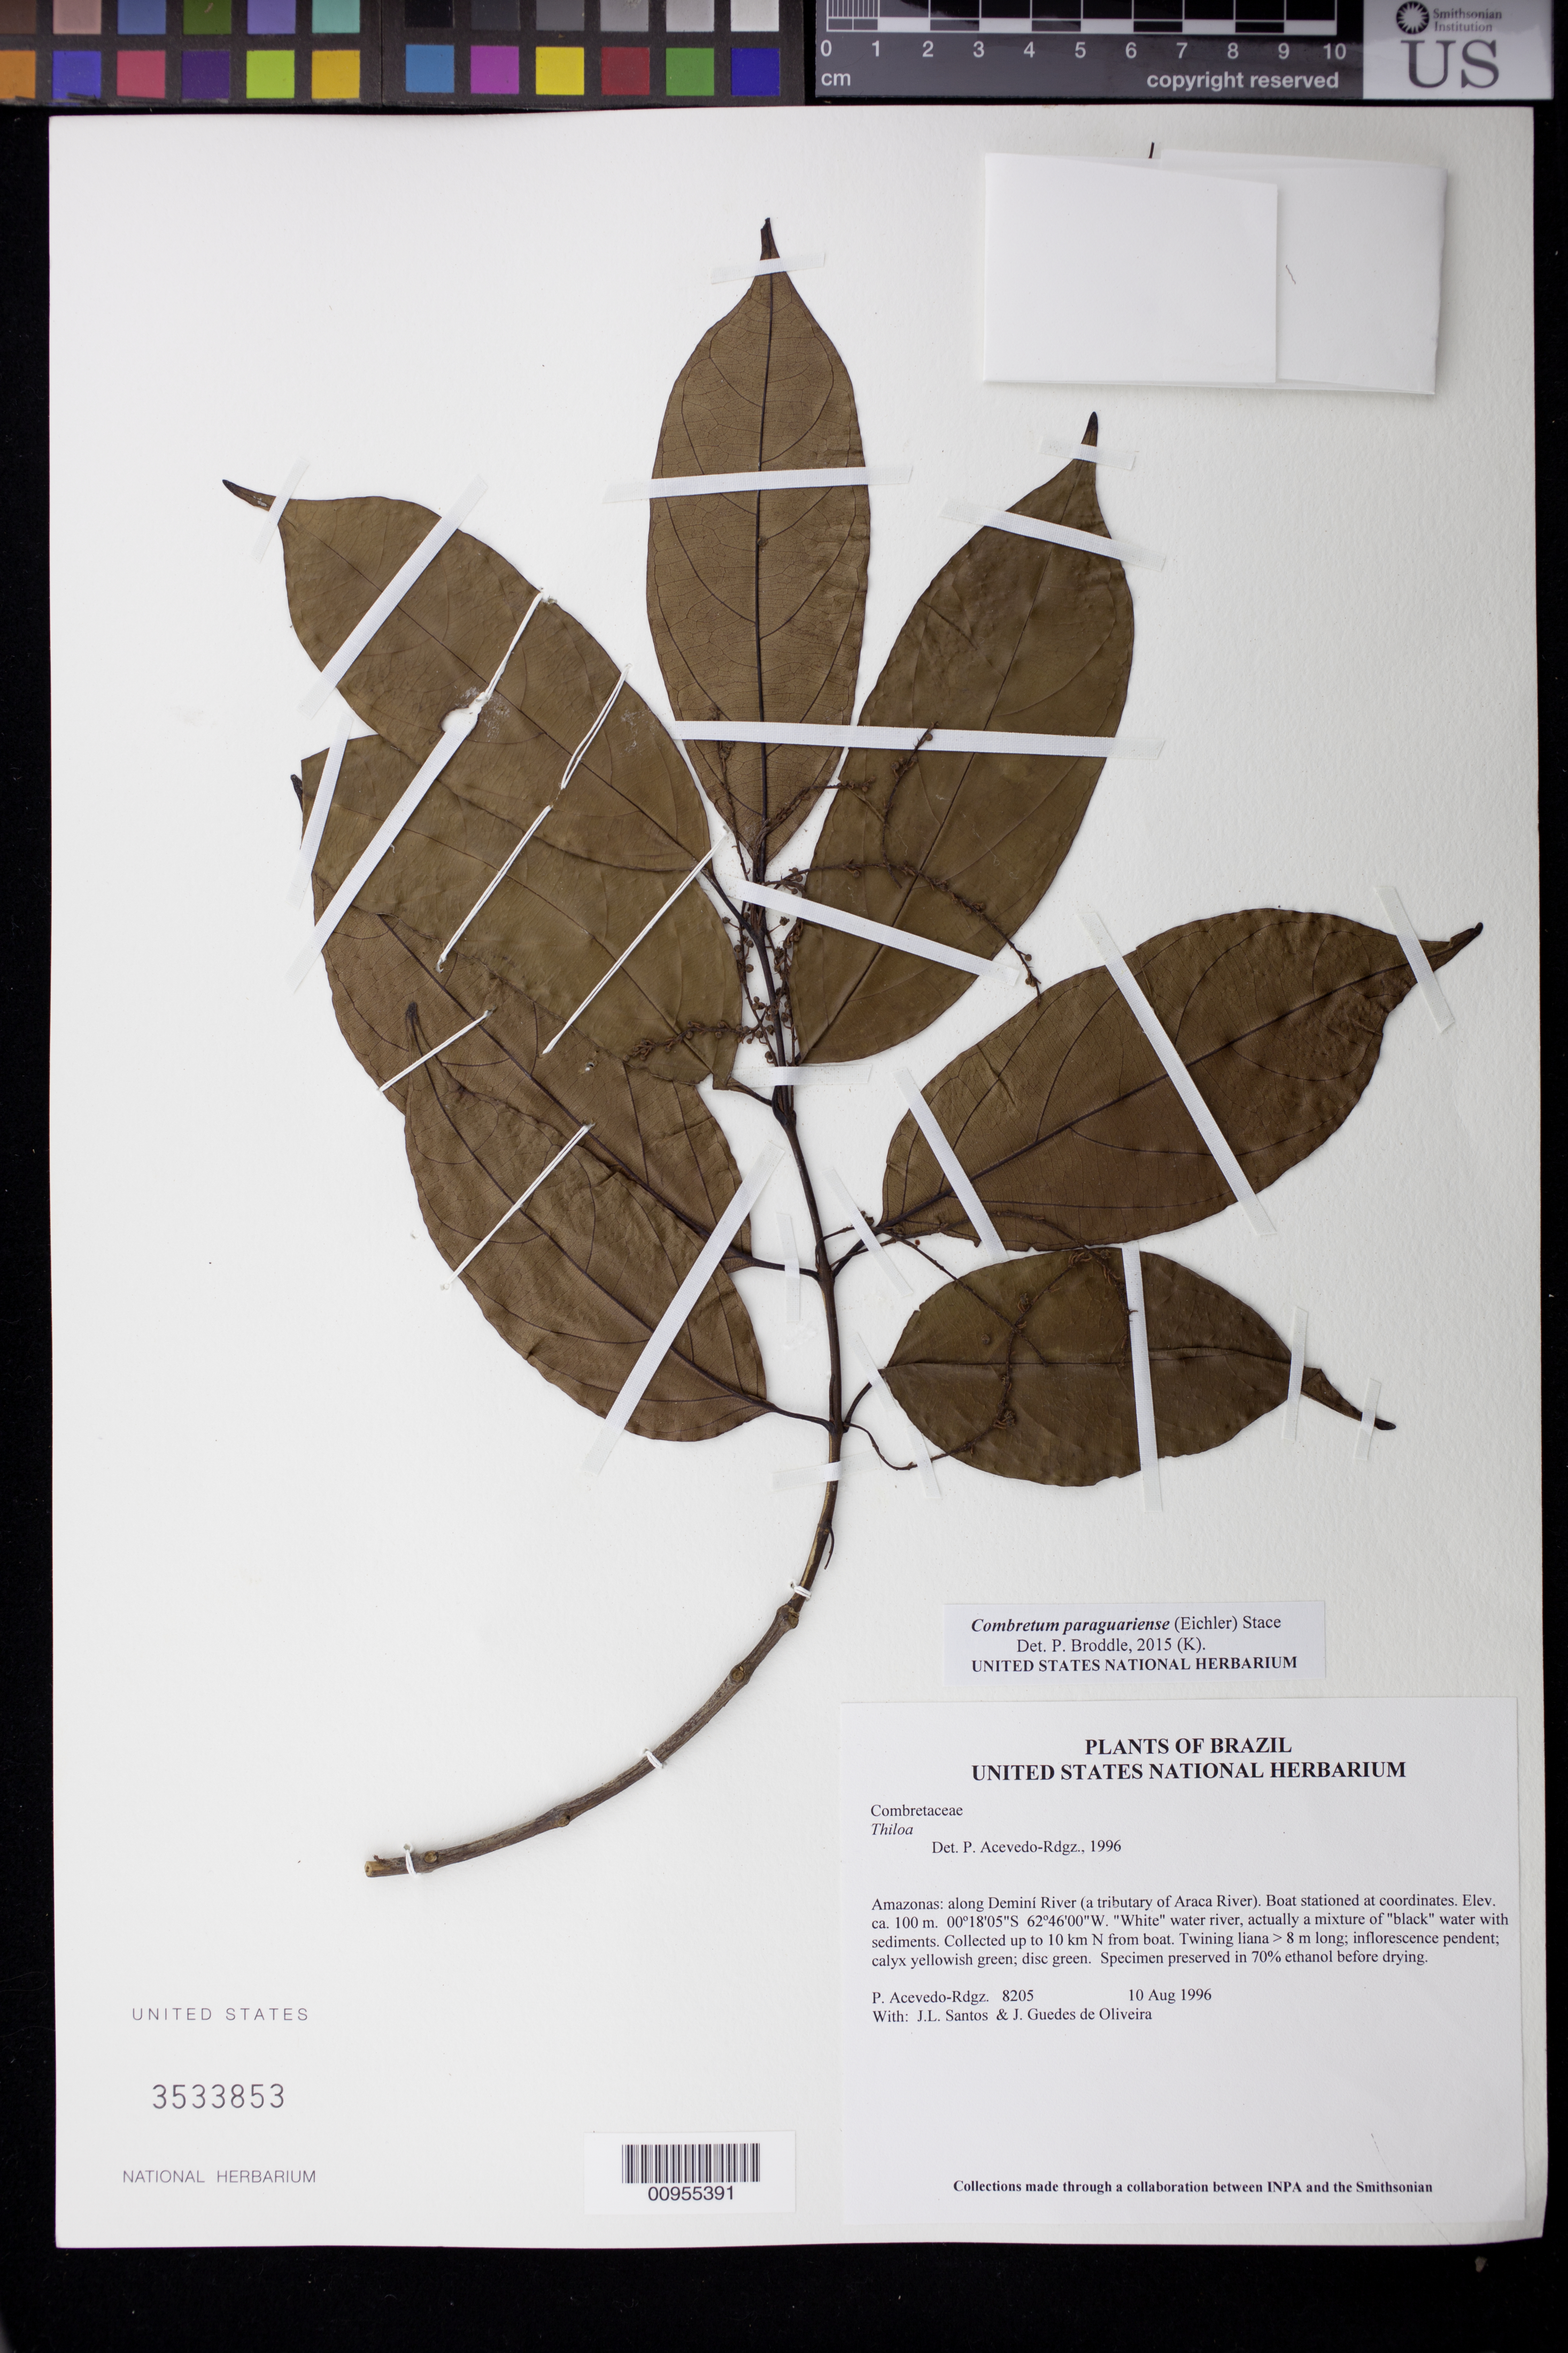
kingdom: Plantae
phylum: Tracheophyta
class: Magnoliopsida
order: Myrtales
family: Combretaceae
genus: Combretum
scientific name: Combretum paraguariense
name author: (Eichler) Stace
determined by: Broddle, Petra, (K), Royal Botanic Gardens, Kew (UNITED KINGDOM)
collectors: P. Acevedo-Rodr., J. L. Santos & J. Guedes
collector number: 8205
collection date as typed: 10 Aug 1996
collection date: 1996-08-10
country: Brazil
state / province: Amazonas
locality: Amazonas: along Deminí River (a tributary of Araca River). Boat stationed at coordinates.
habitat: "White" water river, actually a mixture of "black" water with sediments. Collected up to 10 km N from boat.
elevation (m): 100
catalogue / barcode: US 3533853